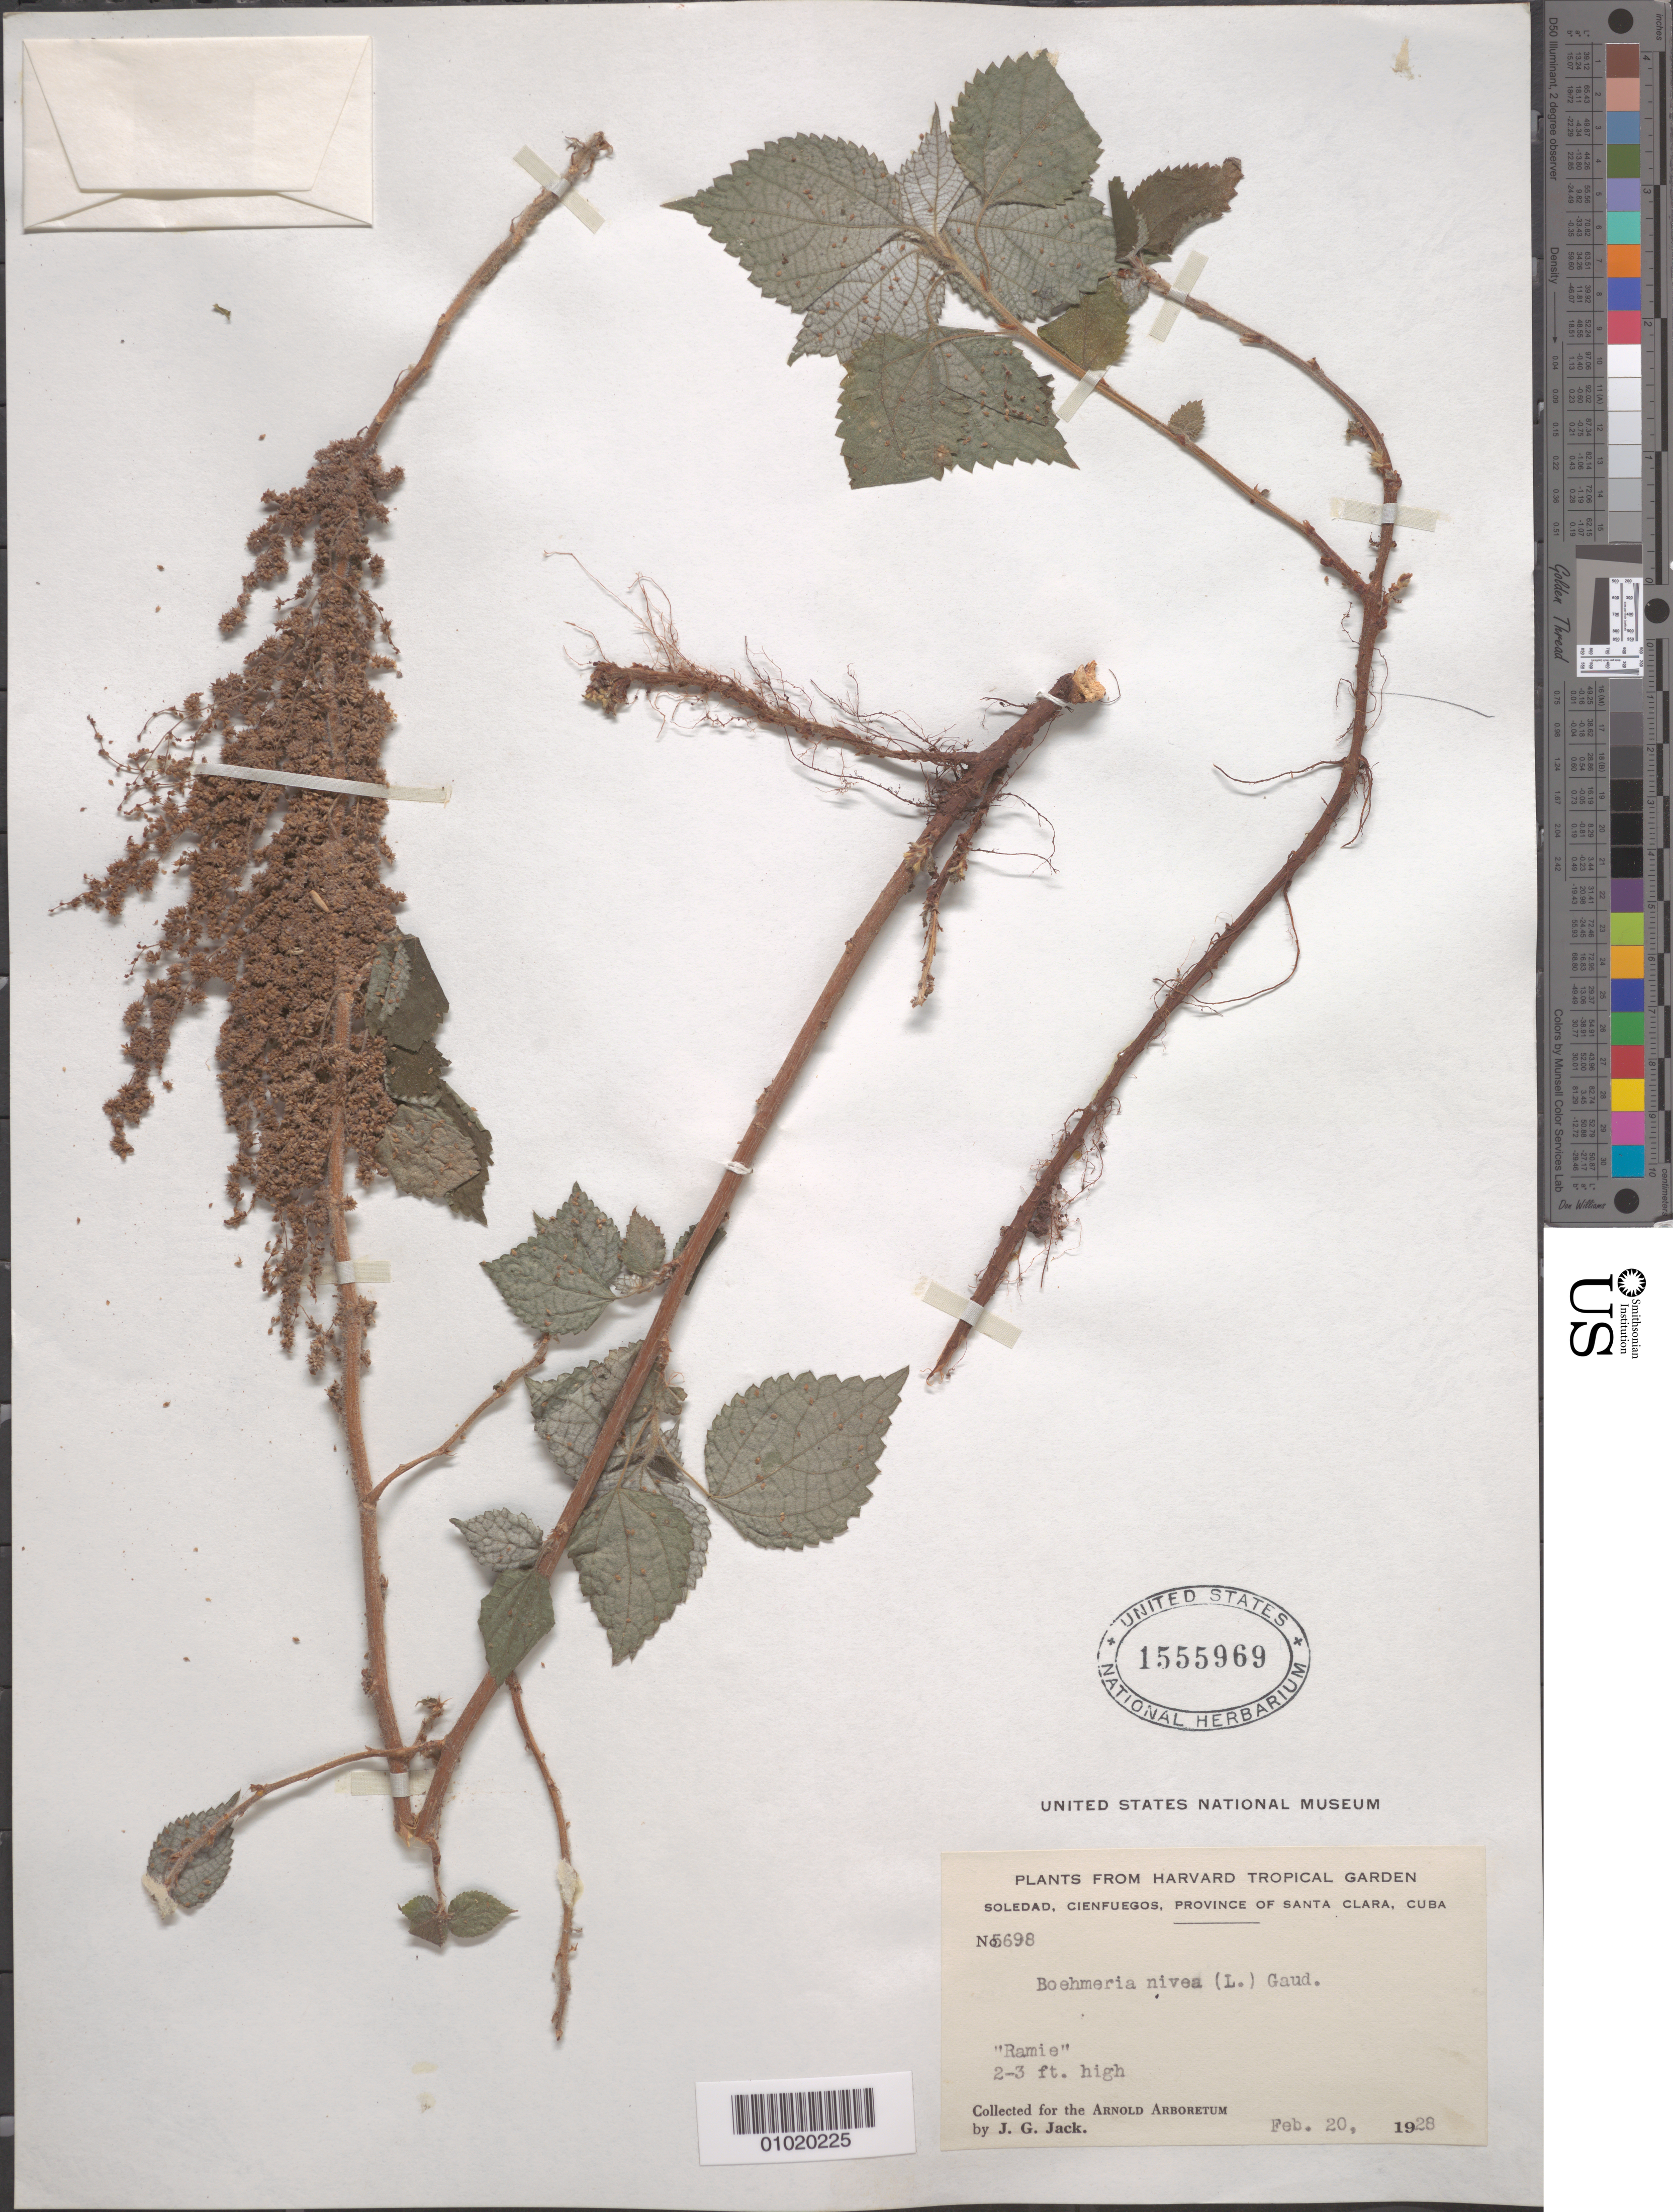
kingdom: Plantae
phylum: Tracheophyta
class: Magnoliopsida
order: Rosales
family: Urticaceae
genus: Boehmeria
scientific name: Boehmeria nivea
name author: (L.) Gaudich.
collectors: J. G. Jack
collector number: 5698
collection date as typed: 20 Feb 1928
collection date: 1928-02-20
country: Cuba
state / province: Villa Clara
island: Cuba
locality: Santa Clara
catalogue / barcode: US 1555969